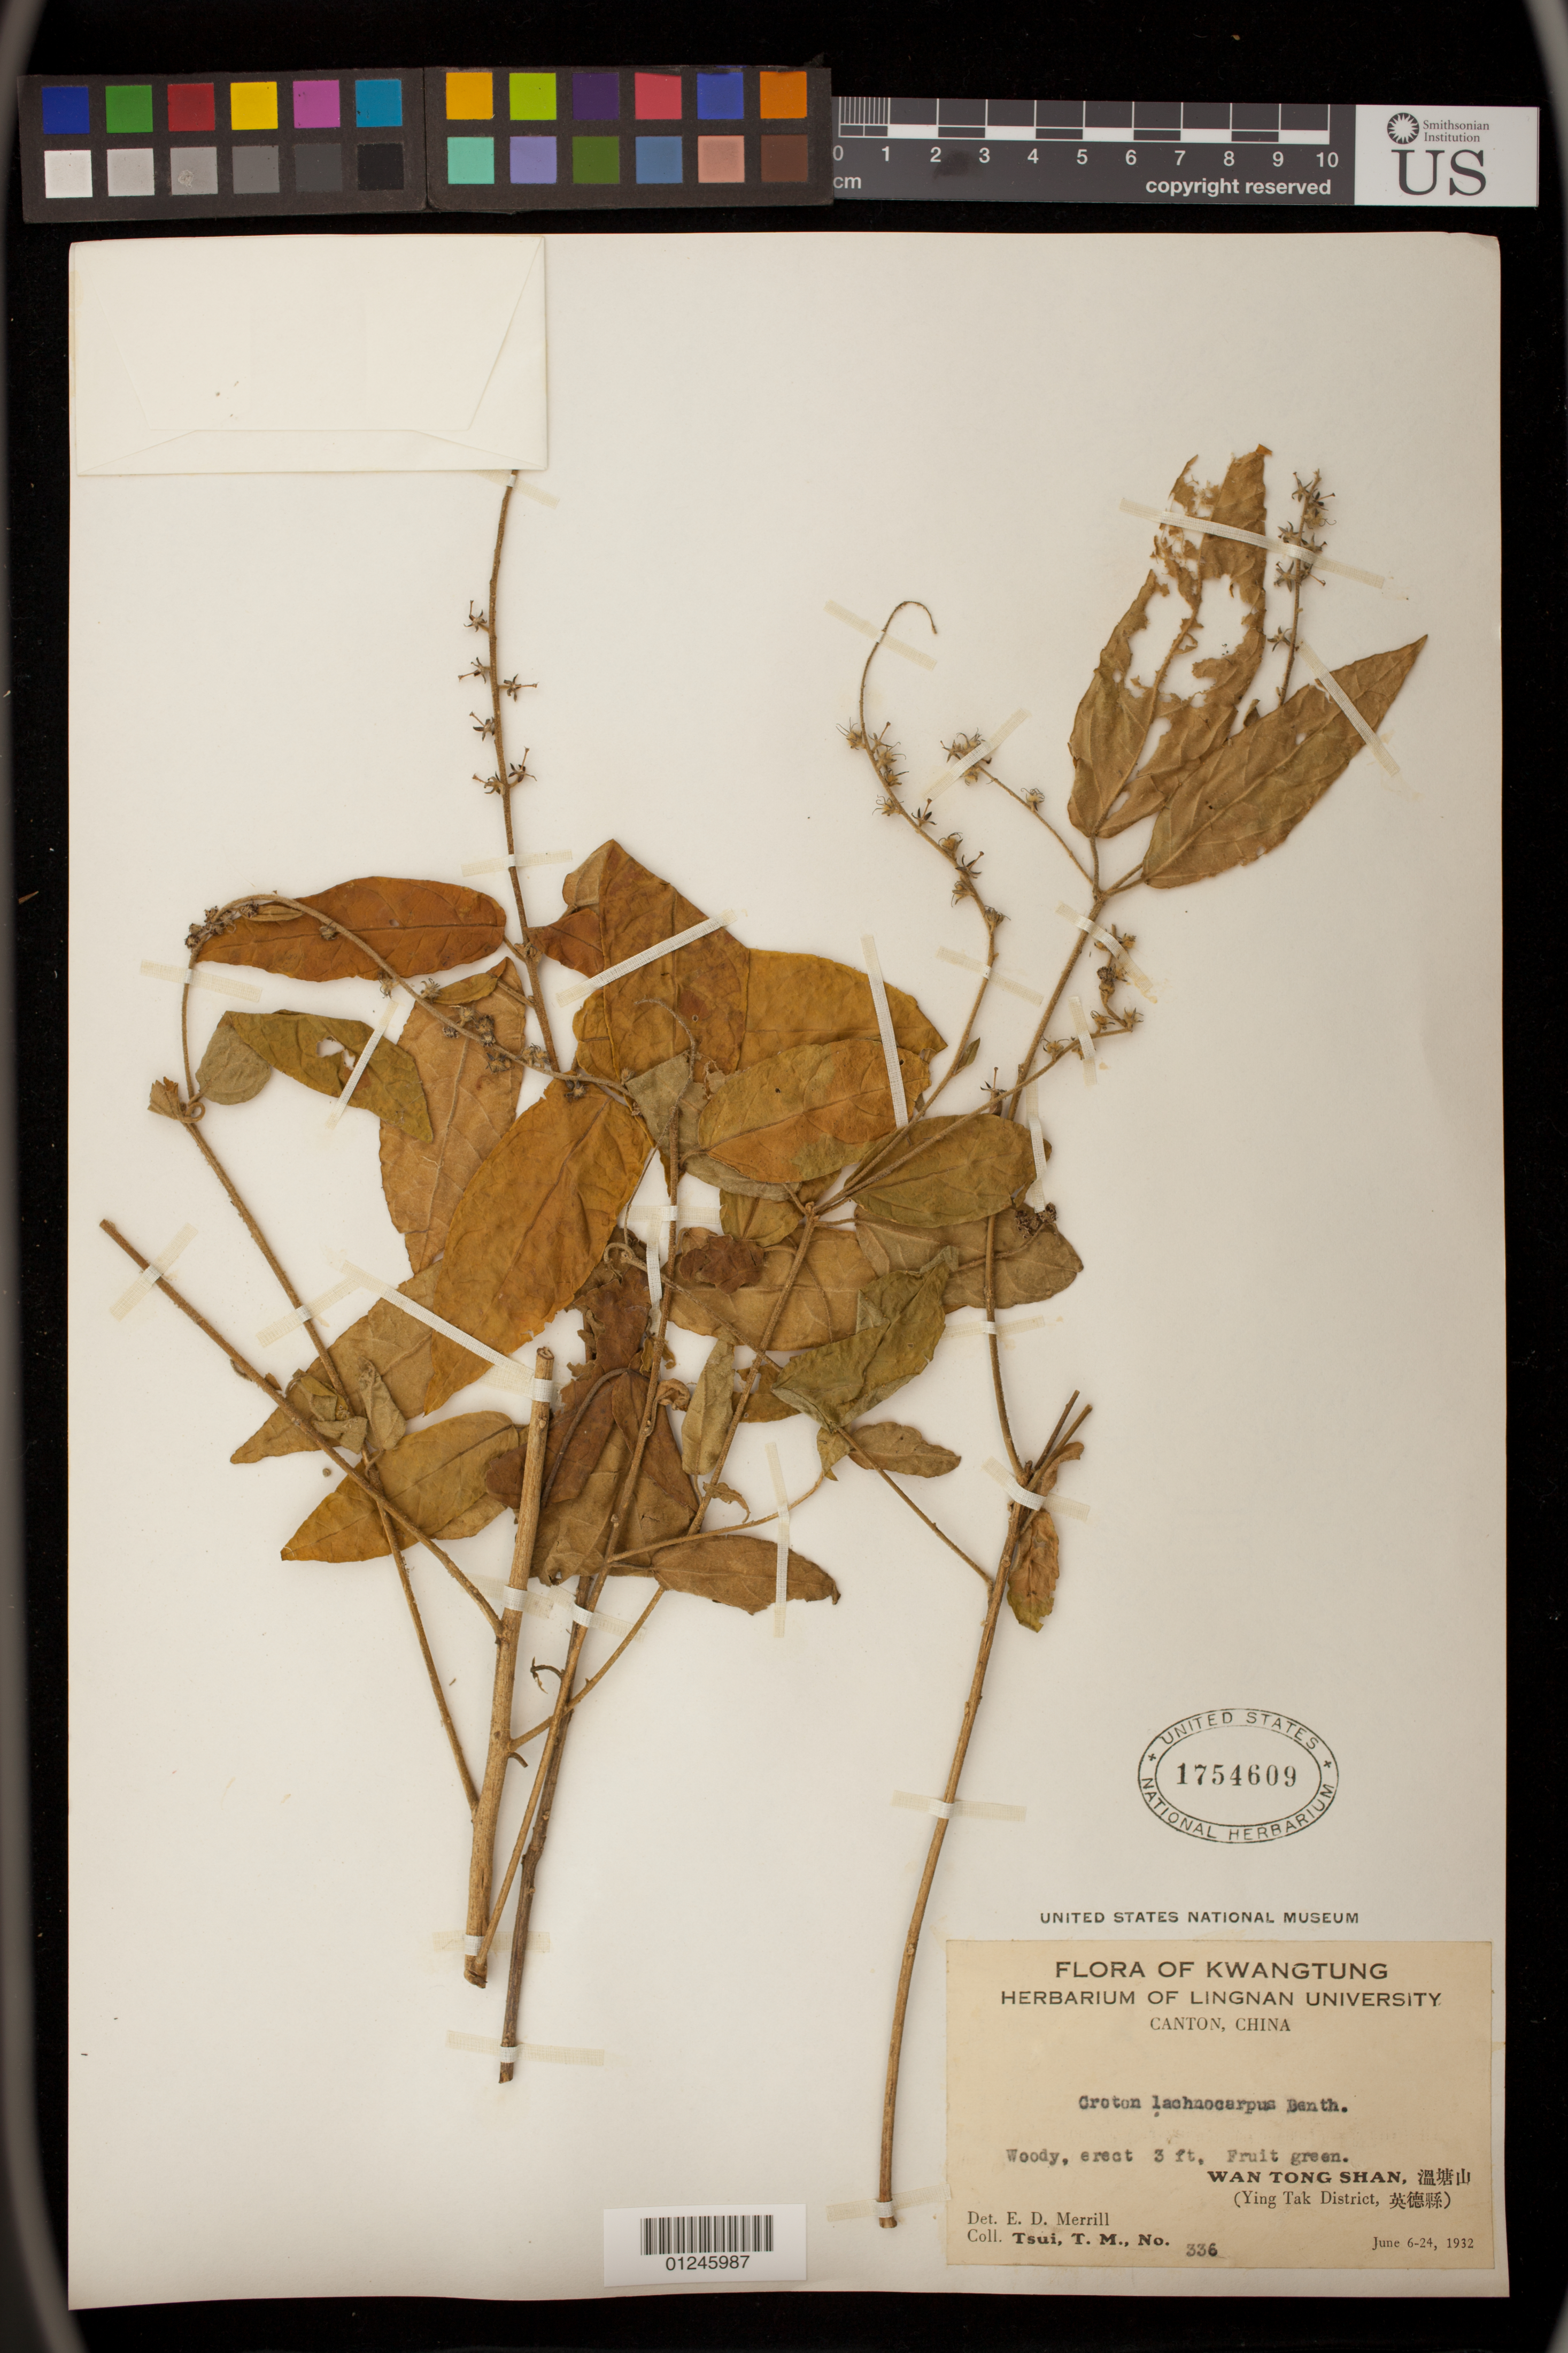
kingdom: Plantae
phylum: Tracheophyta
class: Magnoliopsida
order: Malpighiales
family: Euphorbiaceae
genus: Croton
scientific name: Croton lachnocarpus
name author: Benth.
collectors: T. Tsui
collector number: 336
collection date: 1932-06-06/1932-06-24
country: China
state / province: Guangdong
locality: Wan Tong Shan,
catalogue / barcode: US 1754609